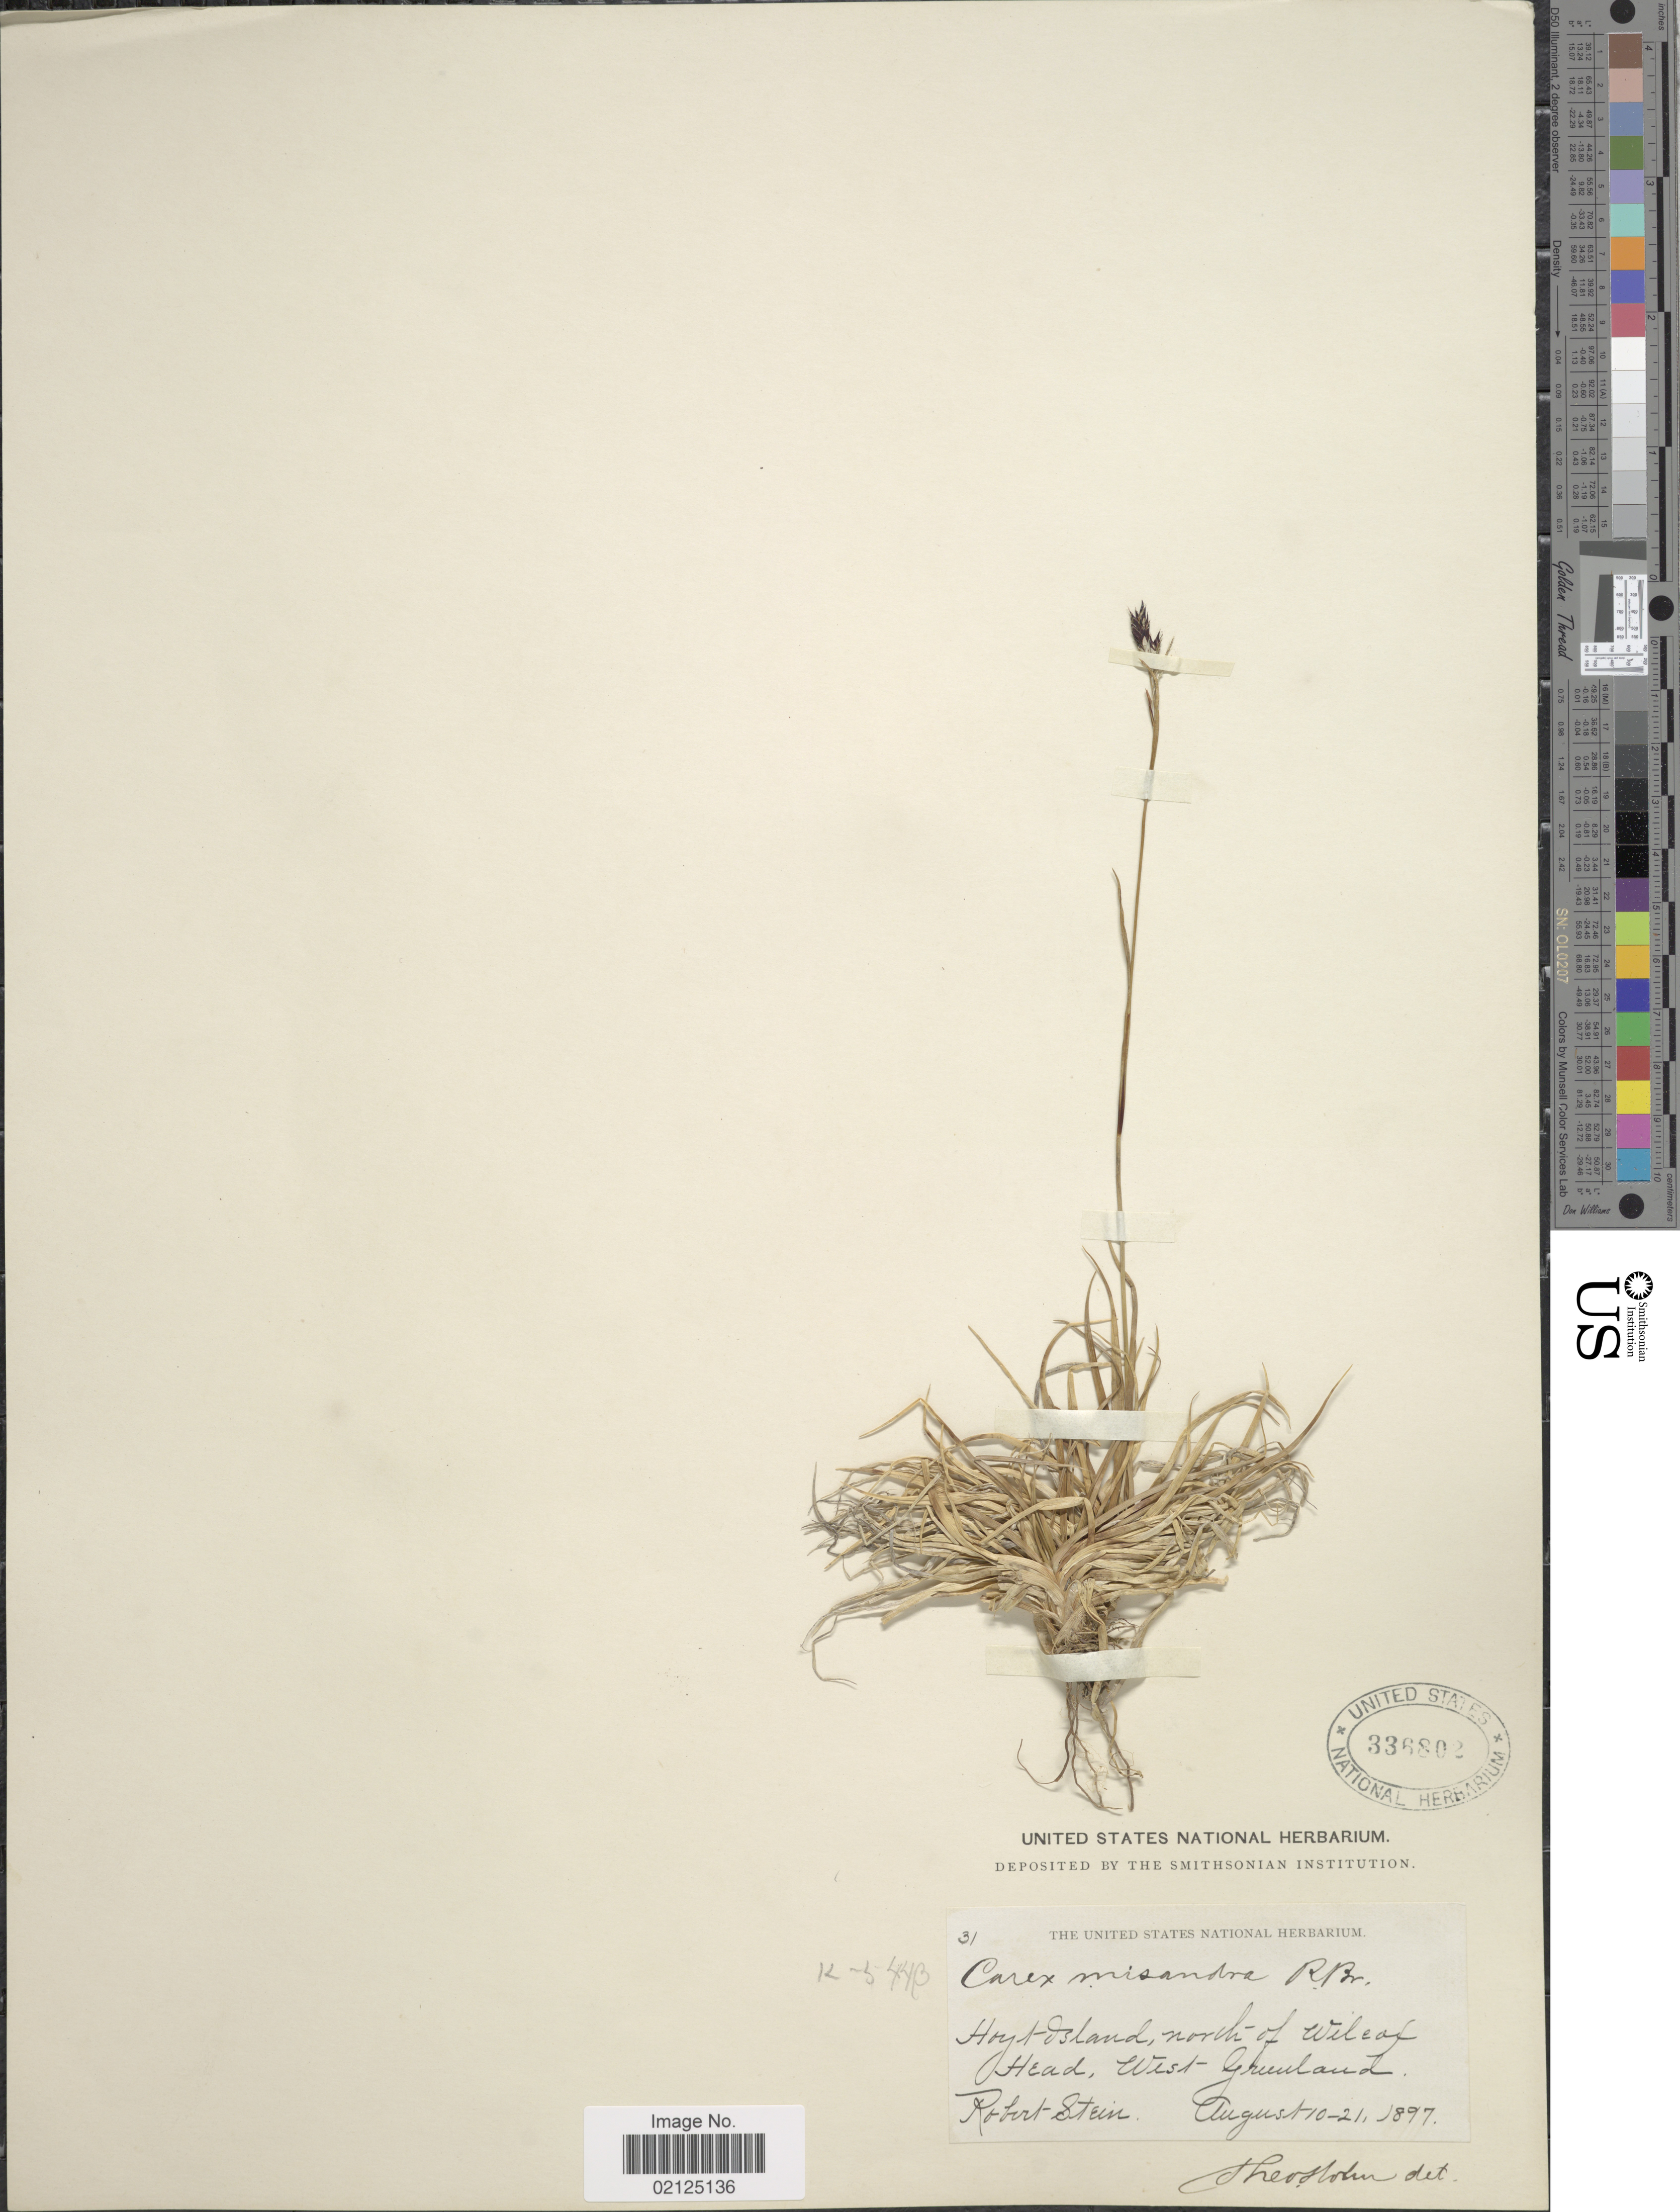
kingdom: Plantae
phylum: Tracheophyta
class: Liliopsida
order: Poales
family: Cyperaceae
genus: Carex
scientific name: Carex fuliginosa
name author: Schkuhr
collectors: R. Stein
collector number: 31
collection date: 1897-08-10/1897-08-21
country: Greenland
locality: Hoyt Island, north of Wilcox Head, West Greenland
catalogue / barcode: US 336802